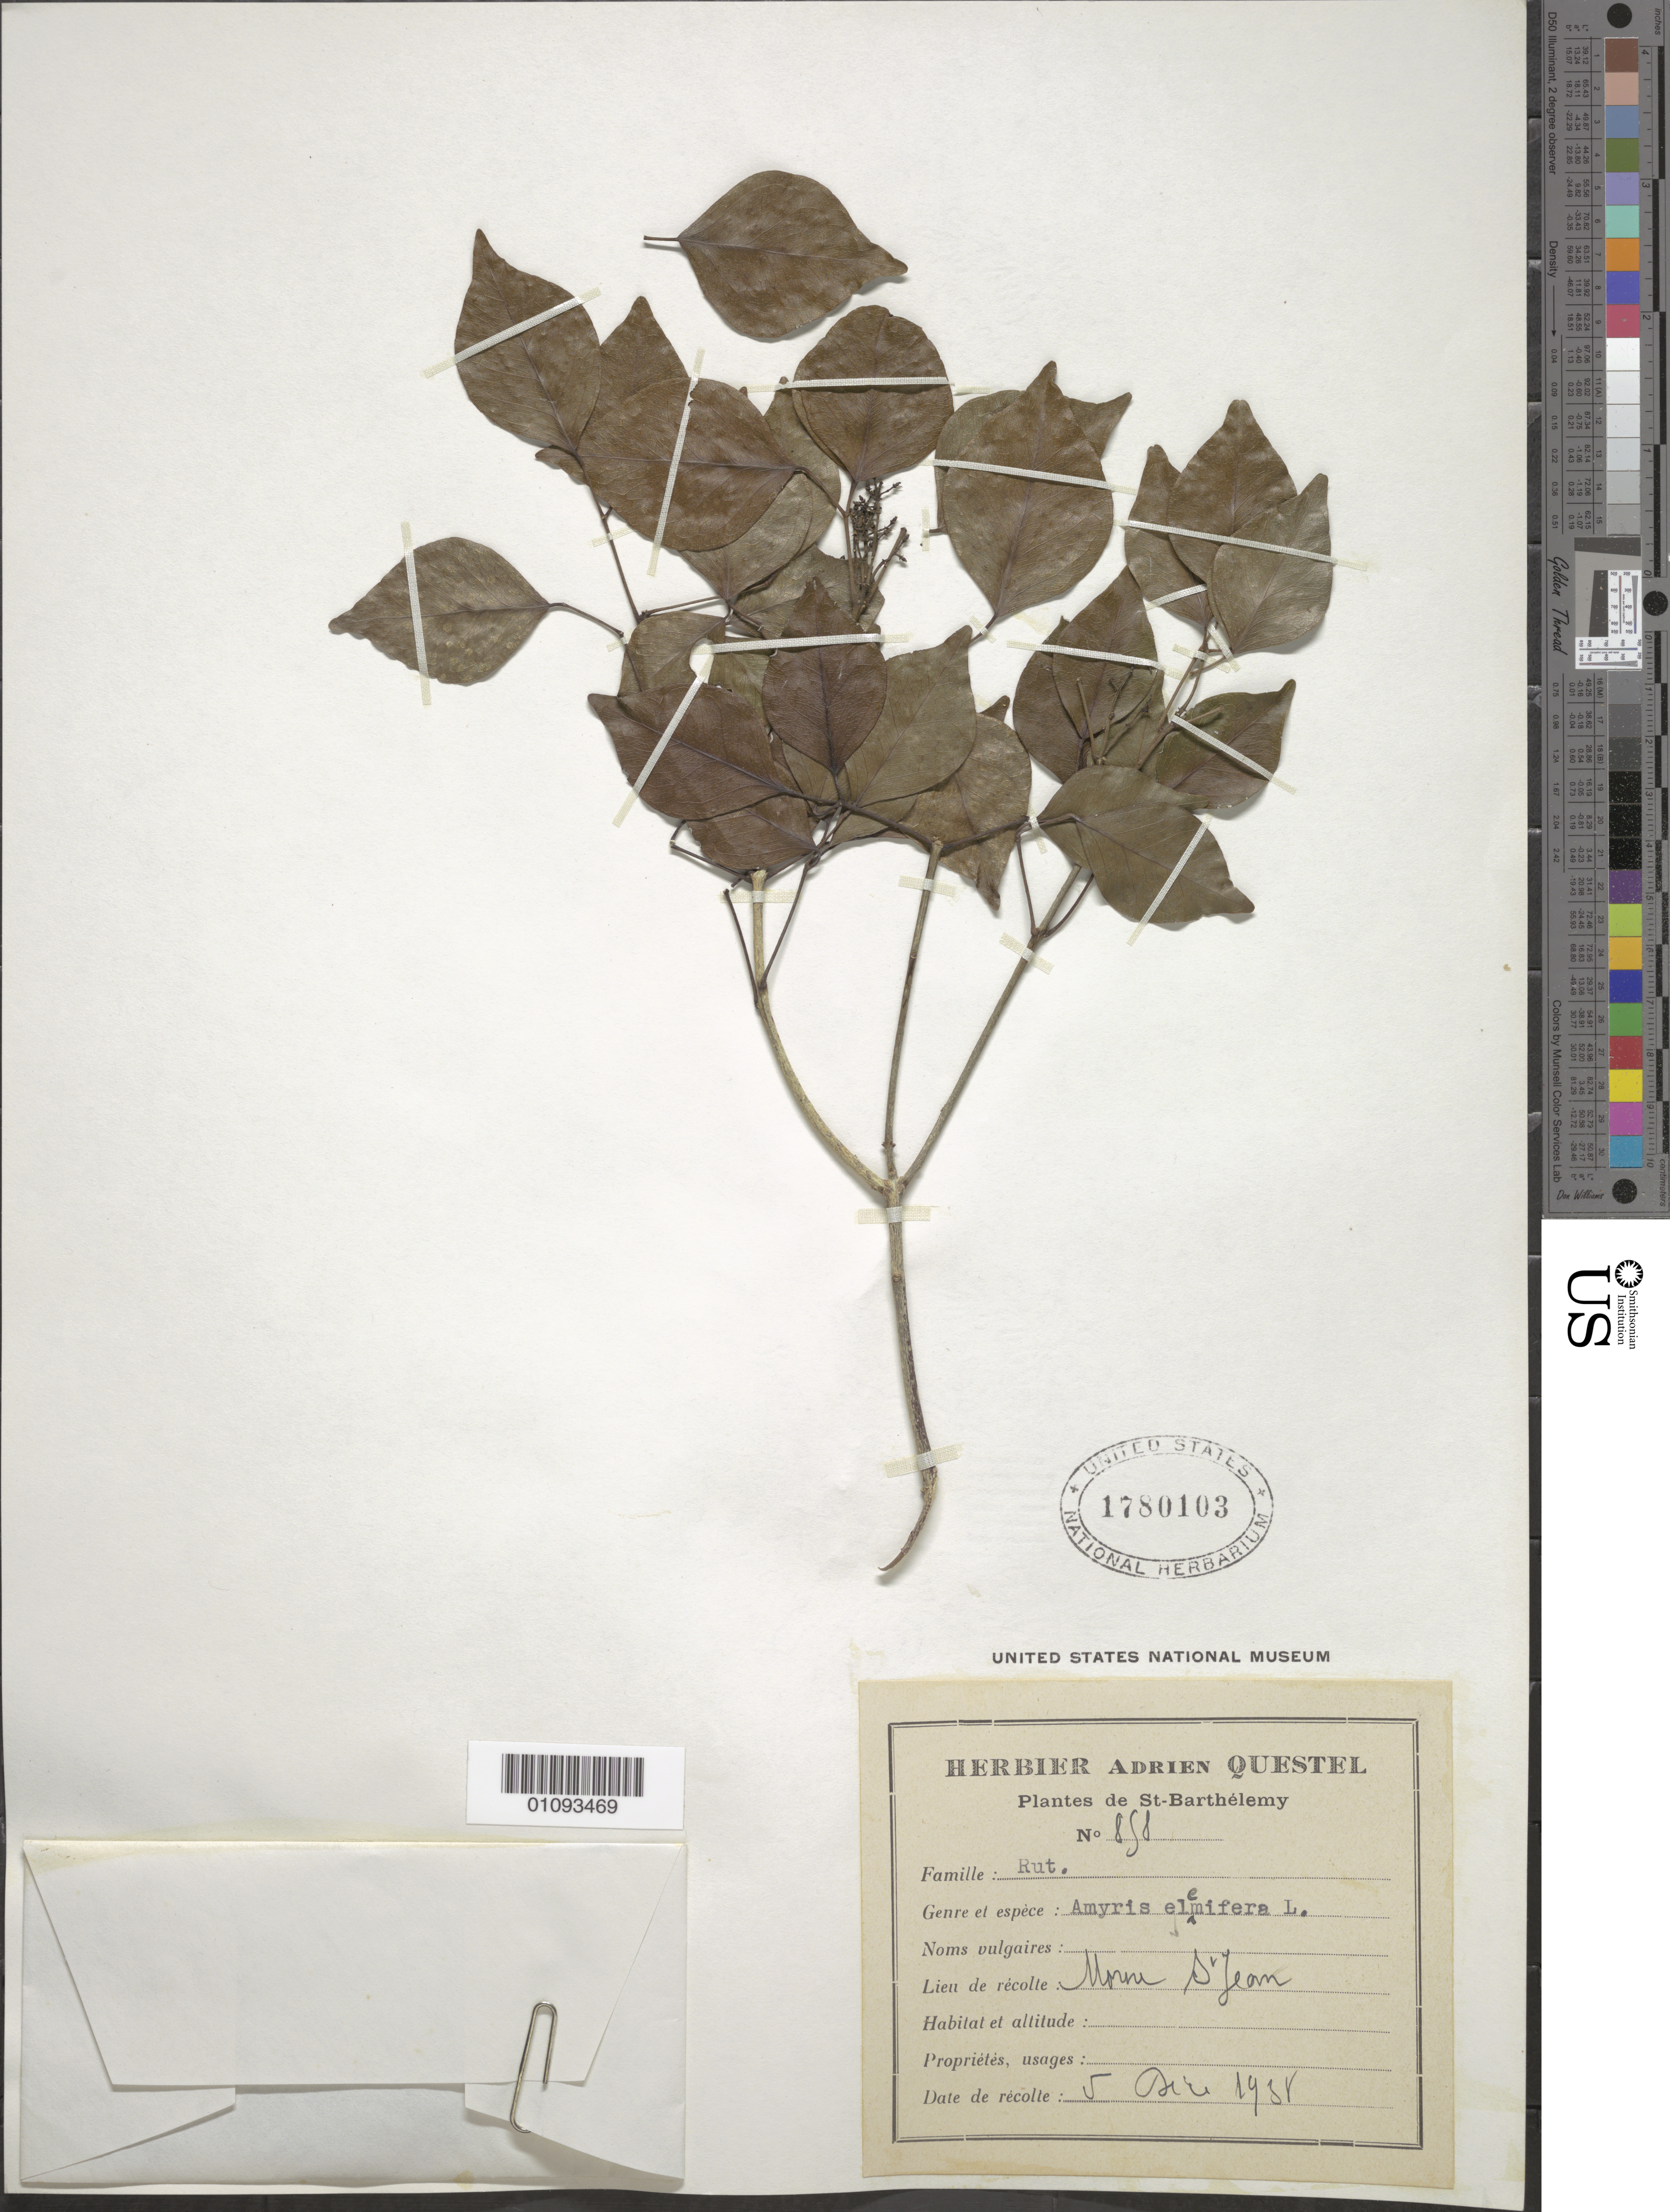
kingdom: Plantae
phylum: Tracheophyta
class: Magnoliopsida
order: Sapindales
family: Rutaceae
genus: Amyris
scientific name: Amyris elemifera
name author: L.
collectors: A. Questel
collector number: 858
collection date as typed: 05 Dec 1938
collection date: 1938-12-05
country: Saint Barthélemy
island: St. Barthélemy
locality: Marua D'Jean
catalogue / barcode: US 1780103